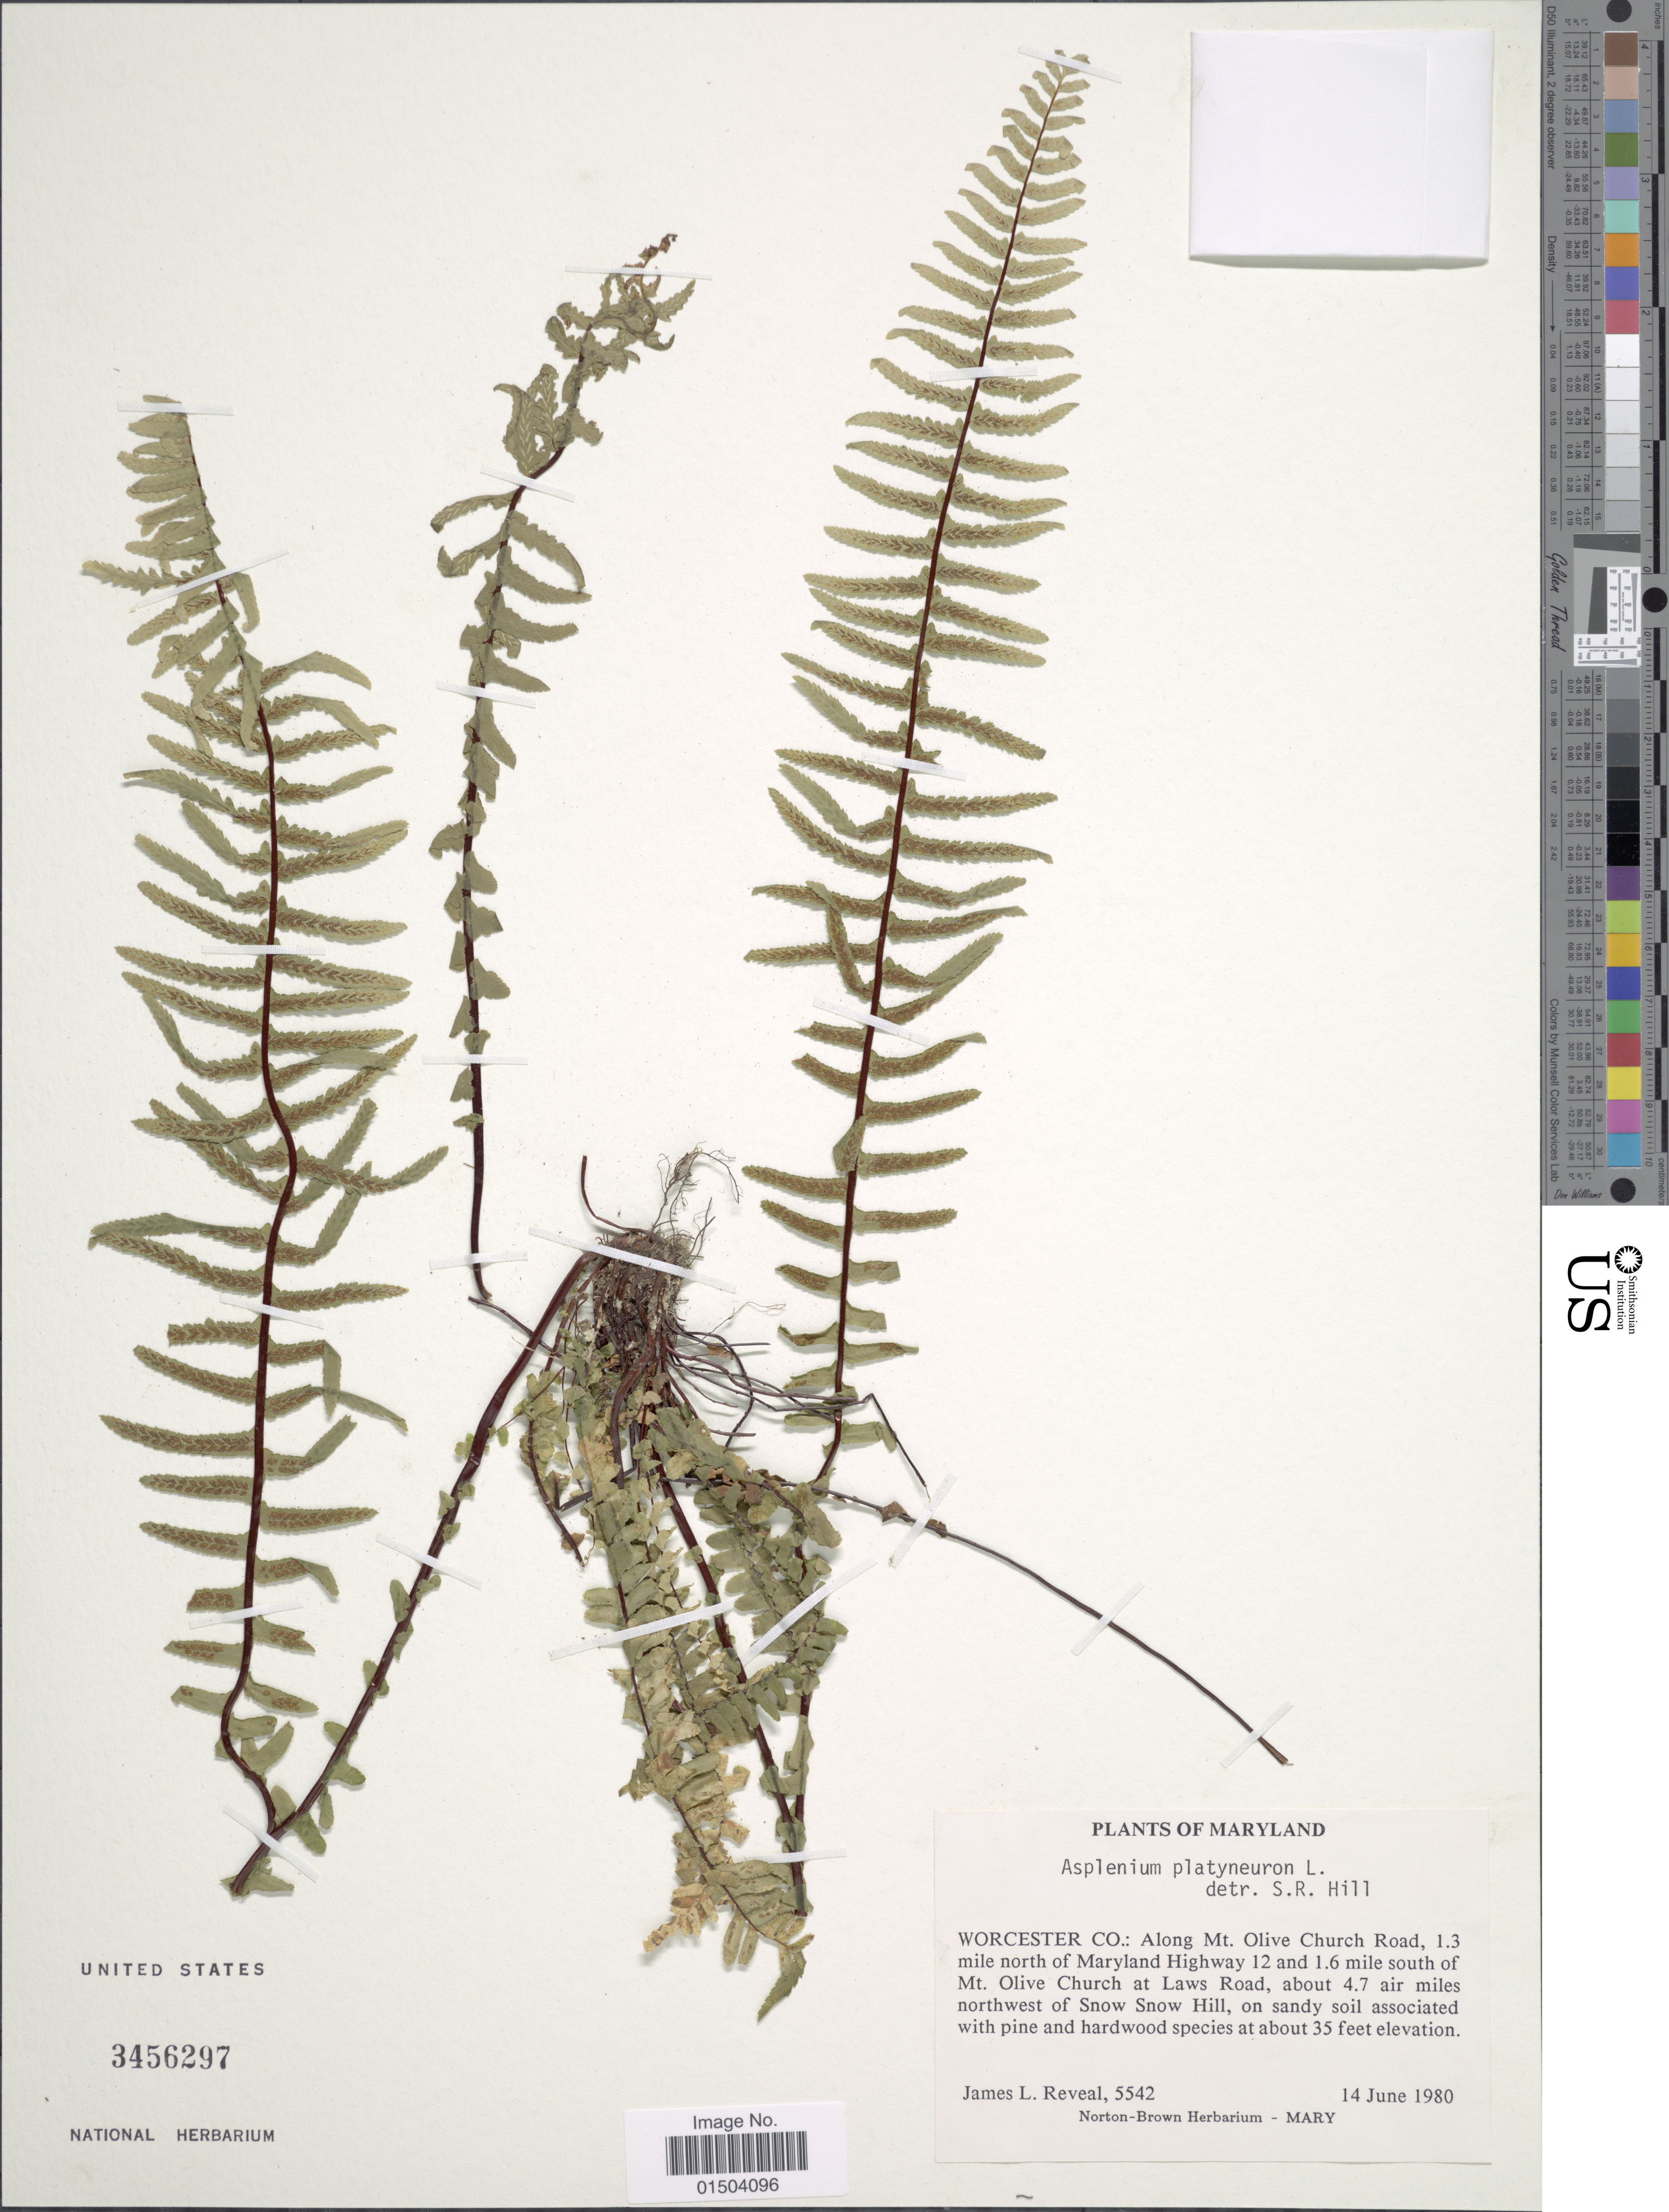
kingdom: Plantae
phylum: Tracheophyta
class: Polypodiopsida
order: Polypodiales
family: Aspleniaceae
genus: Asplenium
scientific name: Asplenium platyneuron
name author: (L.) Britton, Stearns & Poggenb.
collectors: J. L. Reveal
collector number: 5542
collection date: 1980-06-14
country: United States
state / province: Maryland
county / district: Worcester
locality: Worcester Co.: Along Mt. Olive Church Road, 1.3 mile north of Maryland Highway 12 and 1.6 mile south of Mt. Olive Church at Laws Road, about 4.7 air miles northwest of Snow Hill.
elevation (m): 11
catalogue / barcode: US 3456297